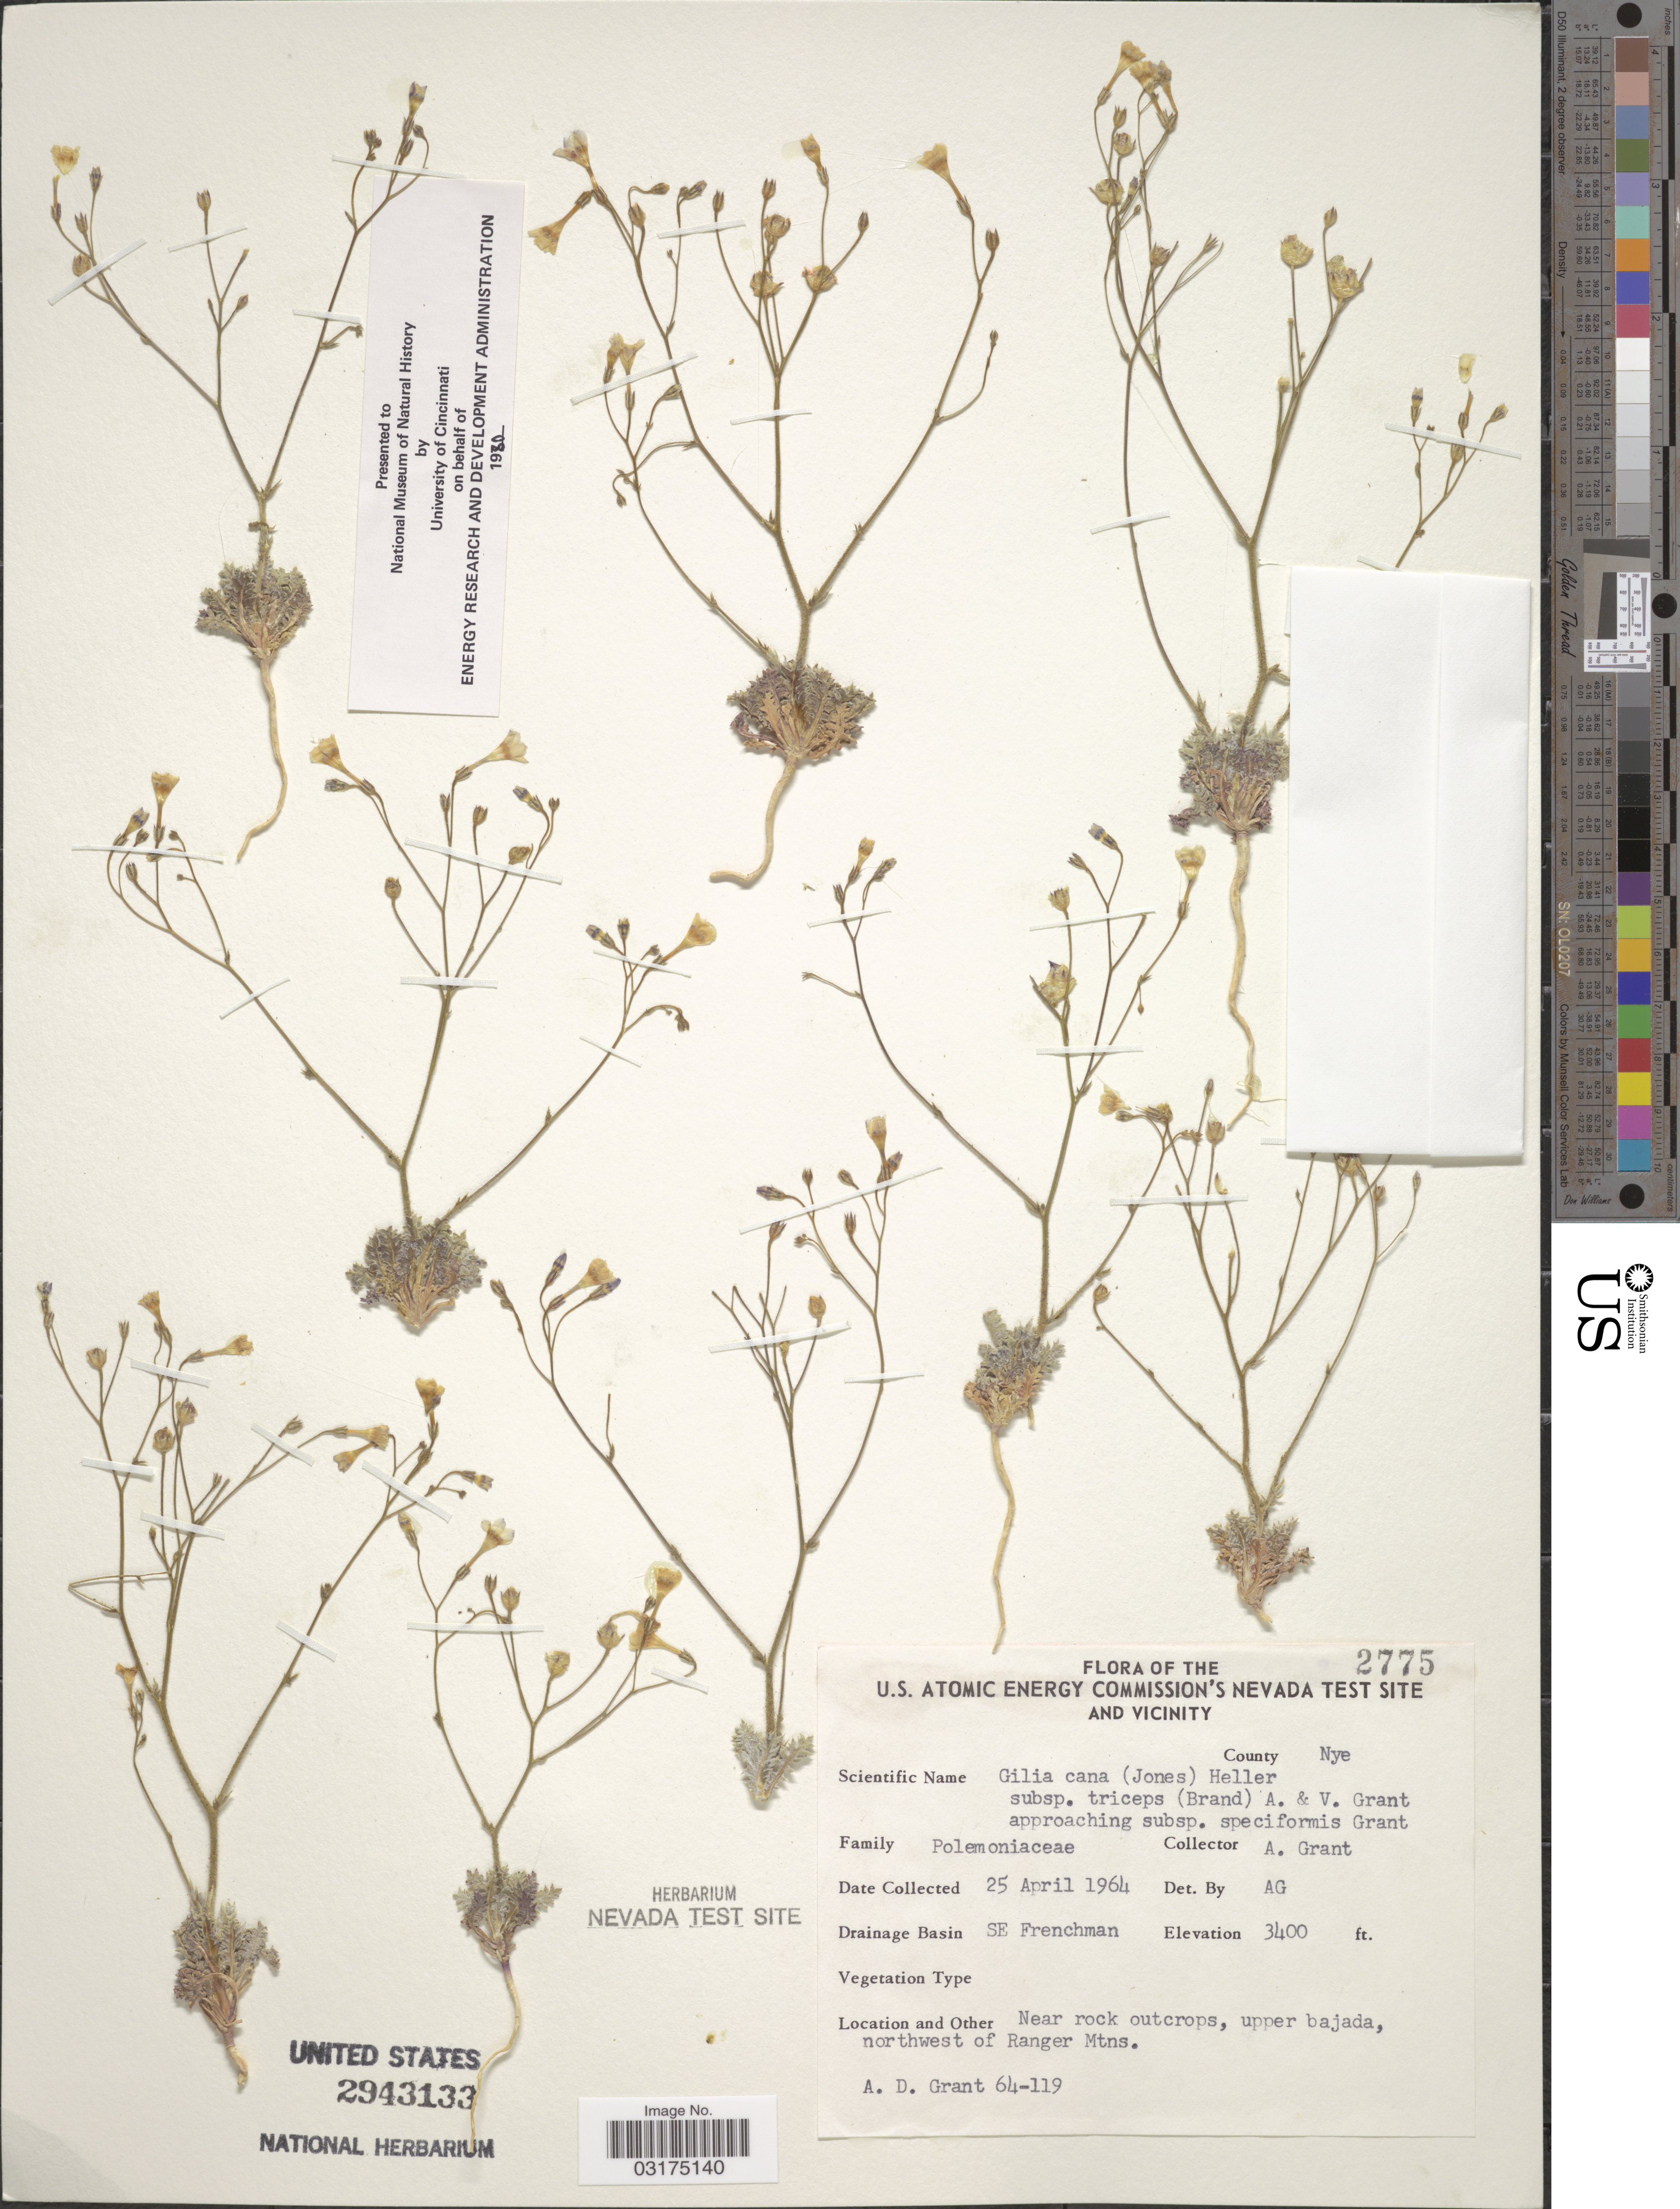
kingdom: Plantae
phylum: Tracheophyta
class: Magnoliopsida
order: Ericales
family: Polemoniaceae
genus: Gilia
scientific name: Gilia cana subsp. triceps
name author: (Brand) A.D. Grant & V.E. Grant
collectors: A. Grant & A. Grant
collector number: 2775/64-119?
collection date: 1964-04-25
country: United States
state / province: Nevada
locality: U.S. Atomic Energy Commission's Nevada Test Site and Vicinity, County Nye, Drainage Basin SE Frenchman, Near rock outcrops, upper bajada, northwest of Ranger Mtns.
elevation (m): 1036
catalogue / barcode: US 2943133